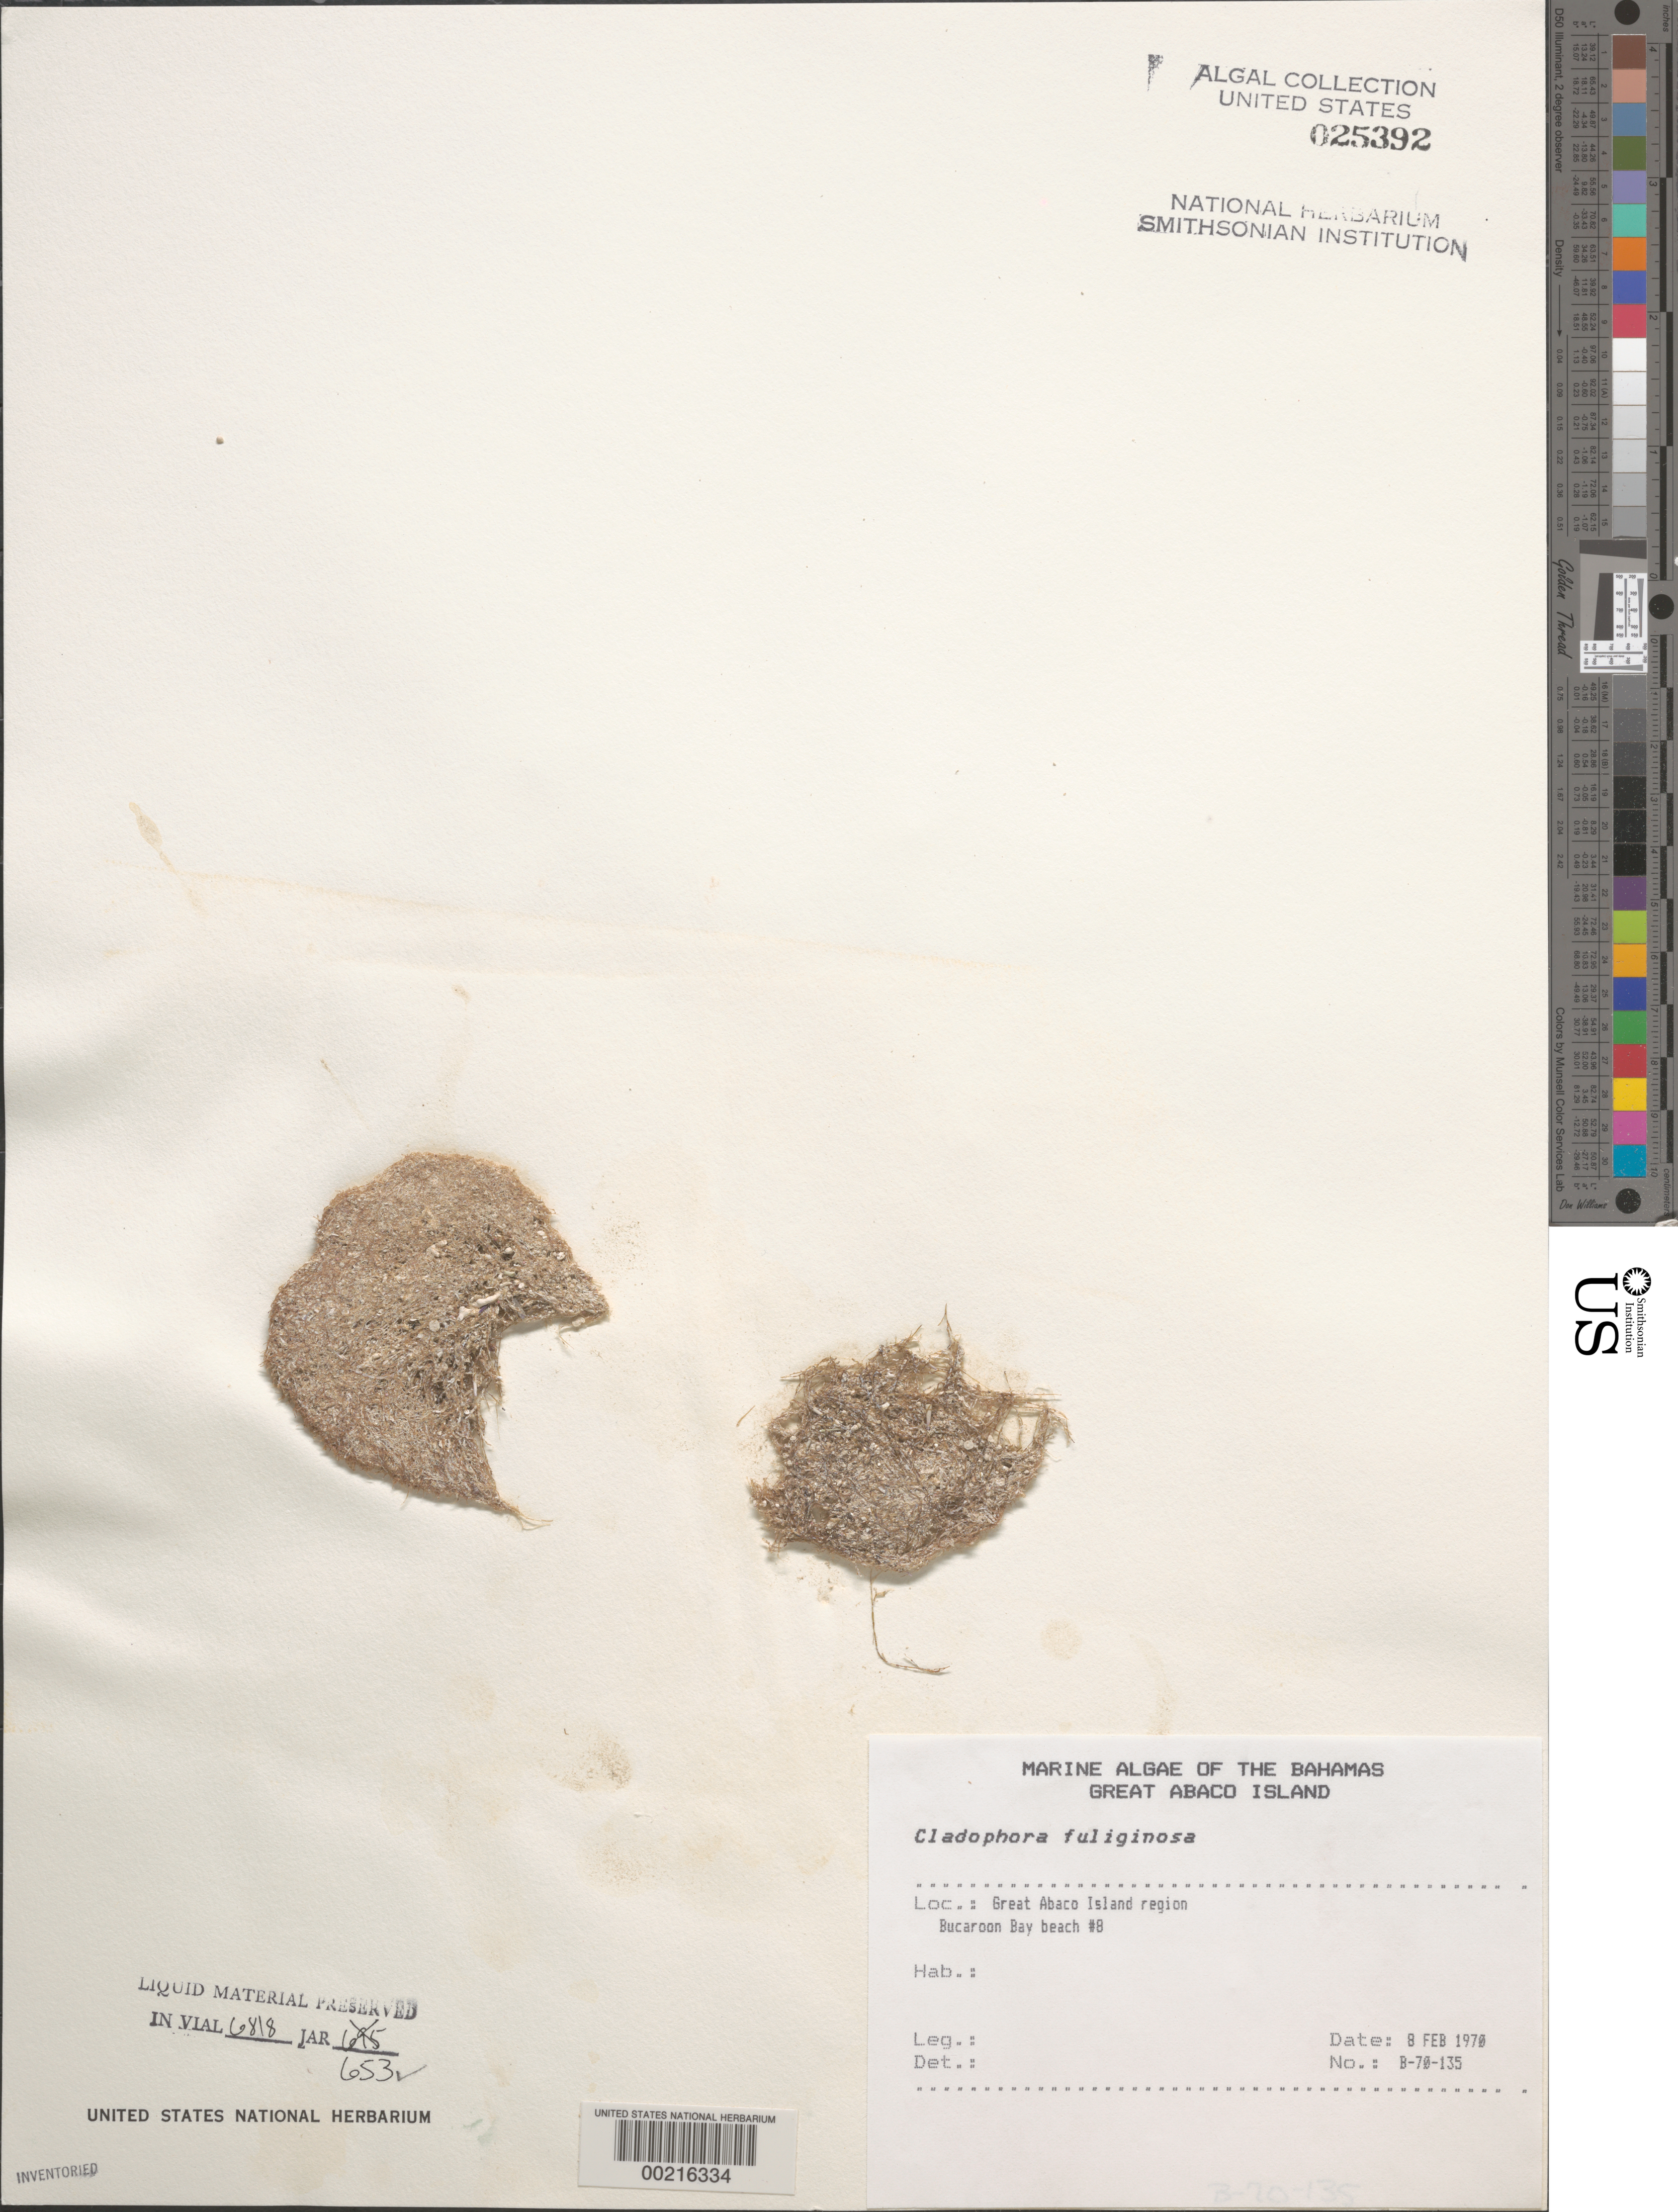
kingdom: Plantae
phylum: Chlorophyta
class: Ulvophyceae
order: Cladophorales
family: Cladophoraceae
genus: Cladophora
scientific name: Cladophora fuliginosa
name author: Kütz.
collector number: B-70-135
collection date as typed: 08 Feb 1970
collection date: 1970-02-08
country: Bahamas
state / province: Abaco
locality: Buckaroon bay, great abaco island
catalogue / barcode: US 25392